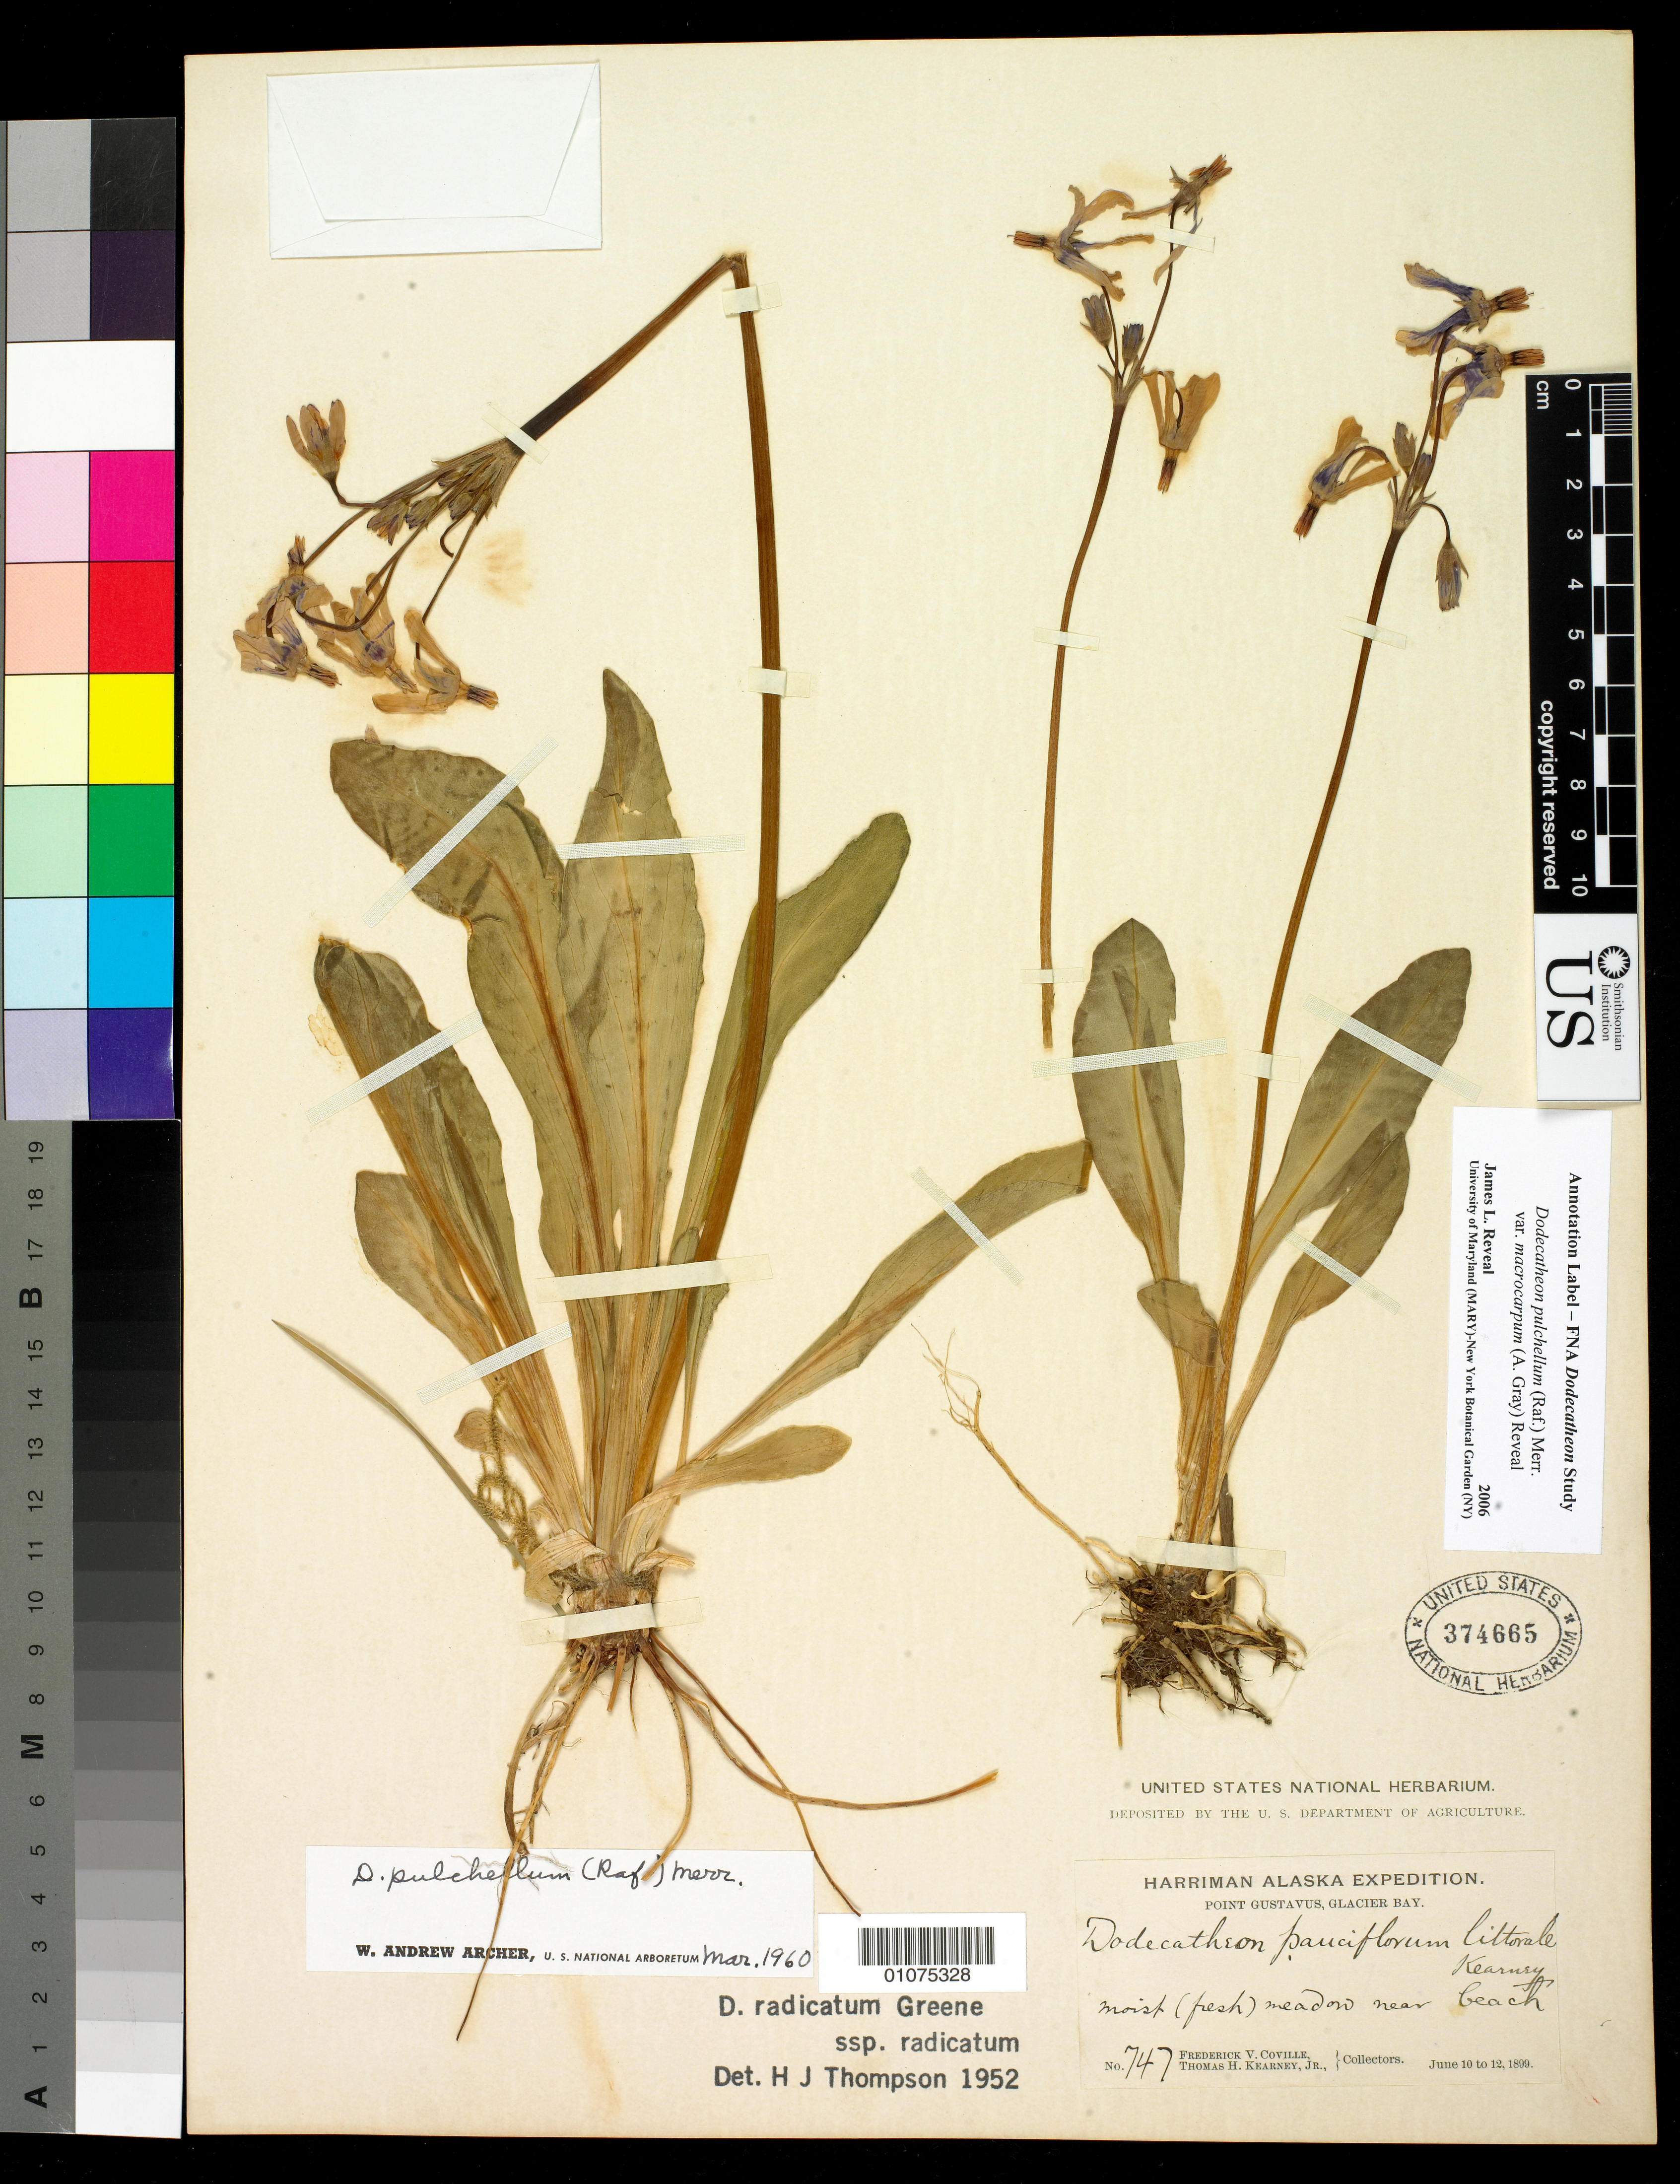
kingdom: Plantae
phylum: Tracheophyta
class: Magnoliopsida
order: Ericales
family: Primulaceae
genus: Dodecatheon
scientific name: Dodecatheon pulchellum var. macrocarpum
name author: (A. Gray) Reveal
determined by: Reveal, J. L.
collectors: F. V. Coville & T. H. Kearney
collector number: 747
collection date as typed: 10 Jun 1899 to 12 Jun 1899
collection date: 1899-06-10/1899-06-12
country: United States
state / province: Alaska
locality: Sitka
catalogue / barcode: US 374665